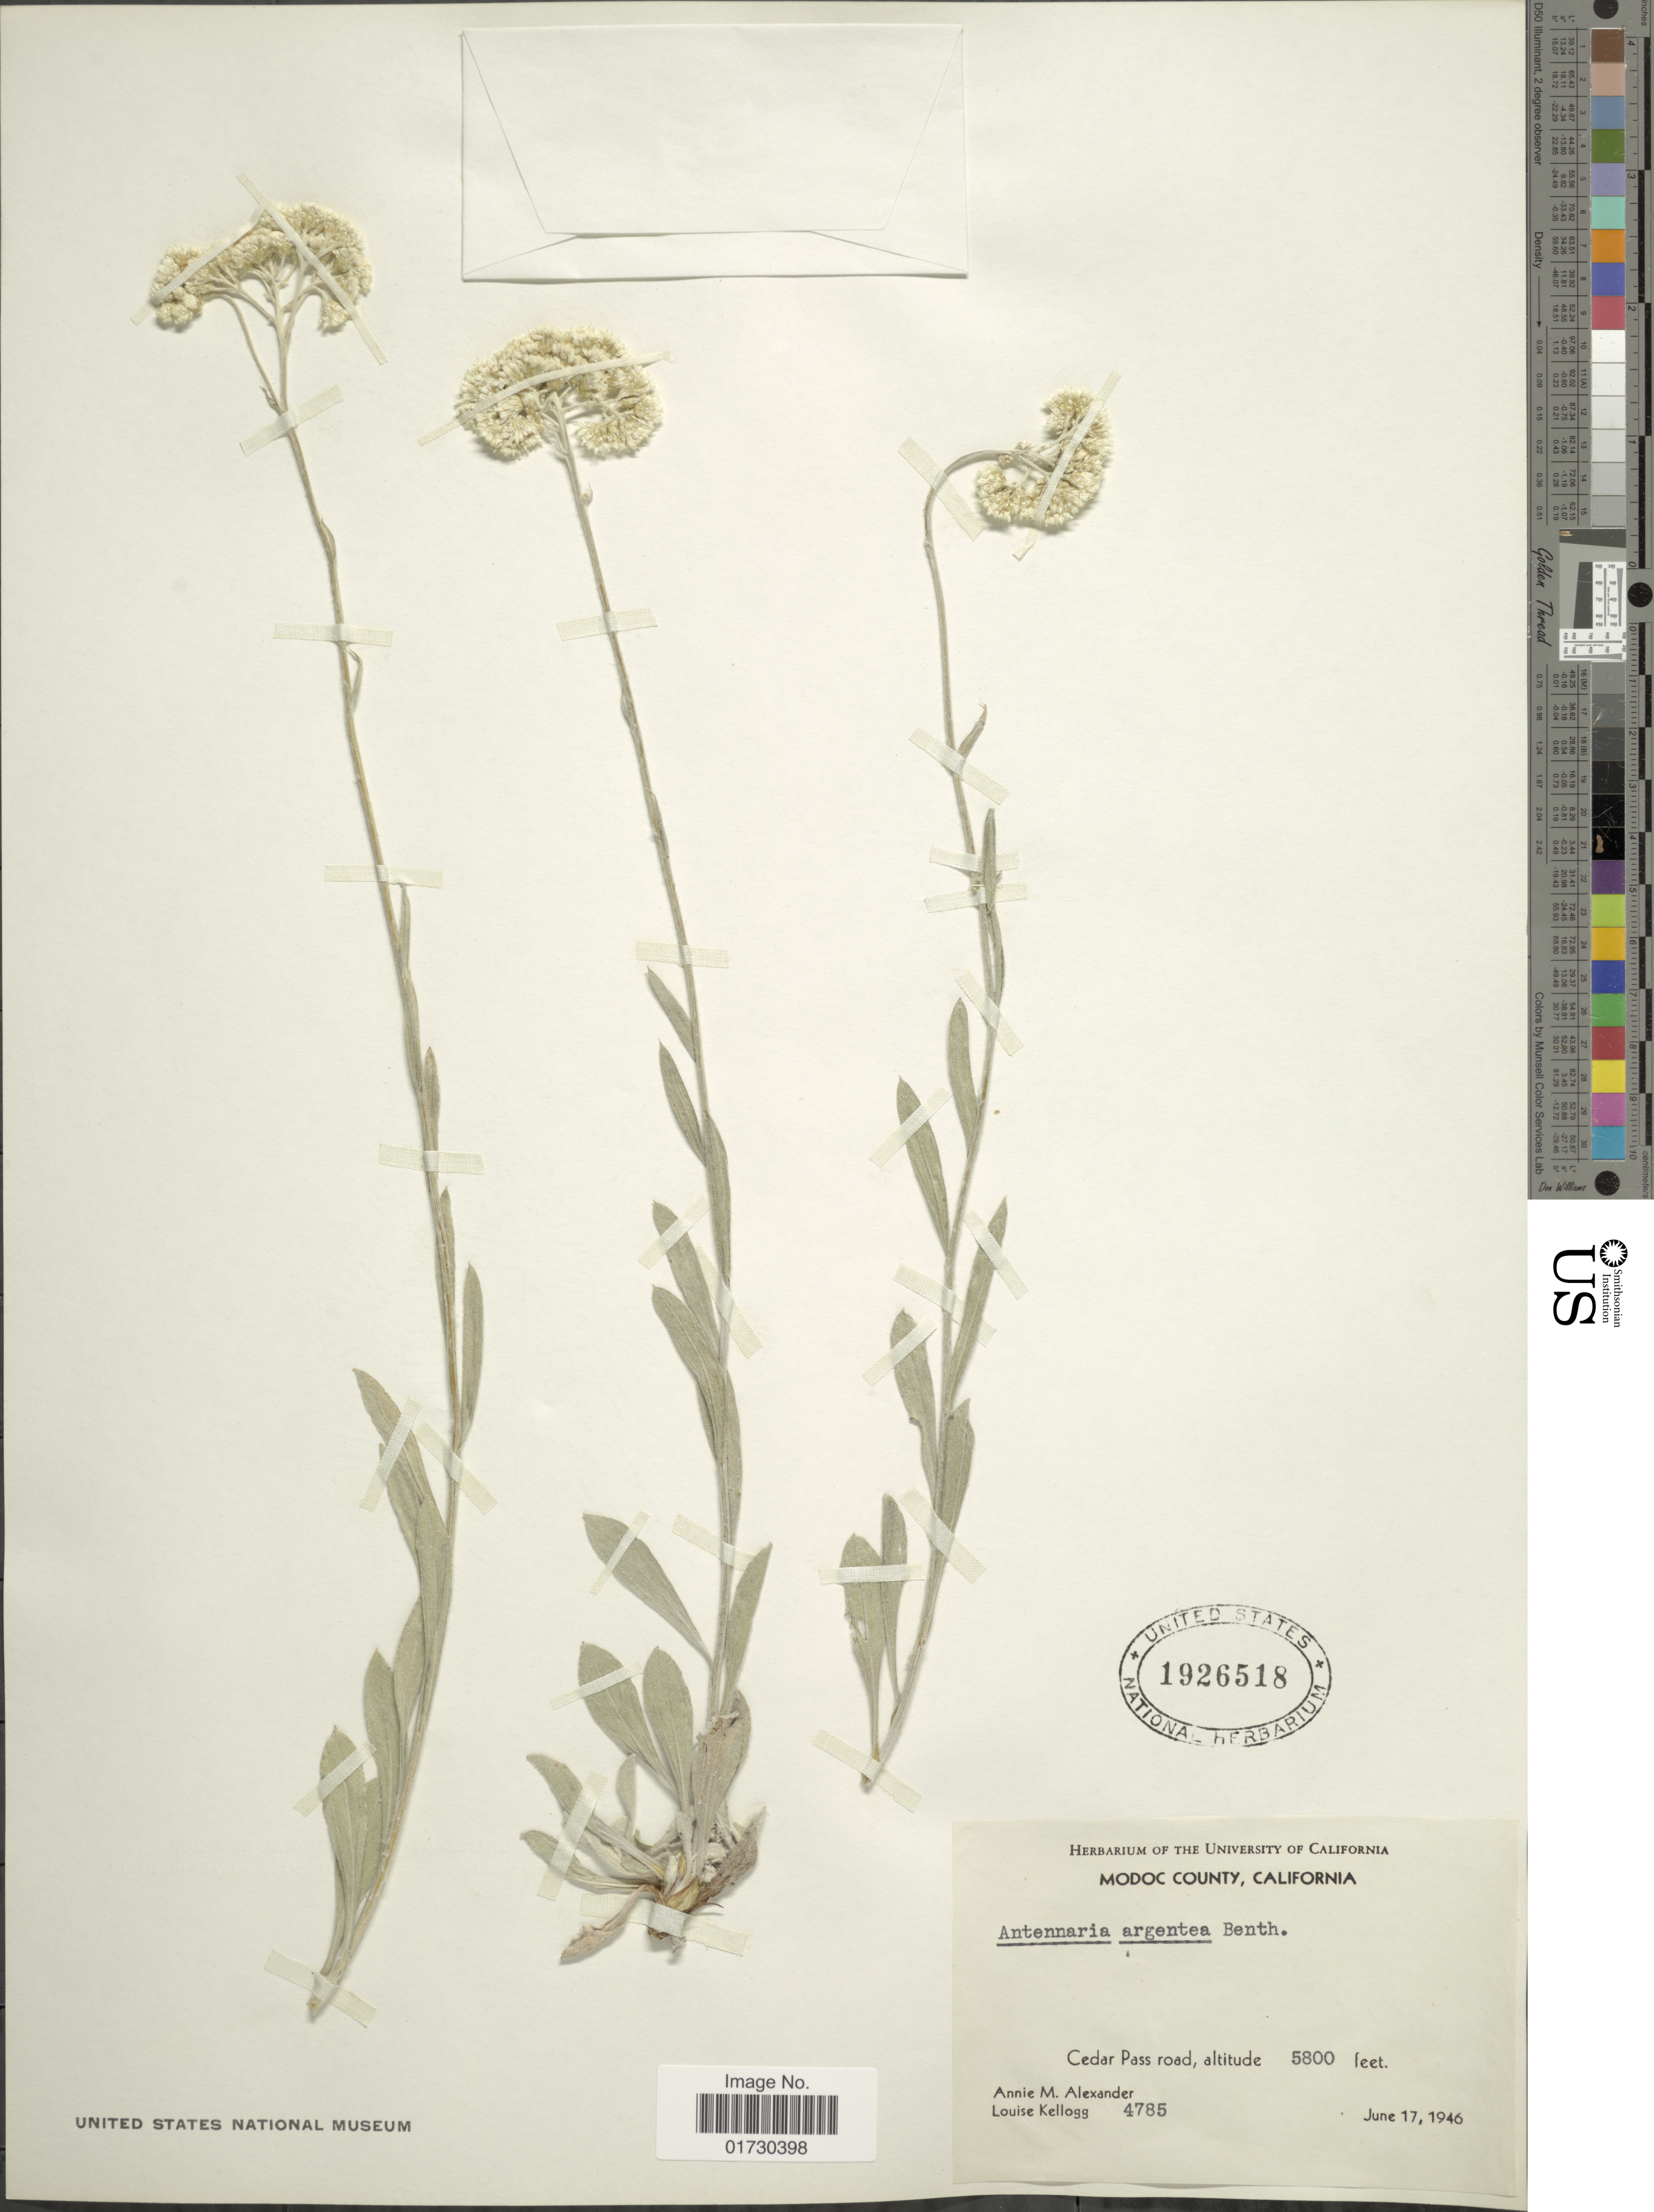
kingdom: Plantae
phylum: Tracheophyta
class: Magnoliopsida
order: Asterales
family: Asteraceae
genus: Antennaria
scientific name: Antennaria argentea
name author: Benth.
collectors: A. M. Alexander & L. Kellogg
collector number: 4785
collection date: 1945-06-17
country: United States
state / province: California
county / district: Modoc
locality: Modoc County, Cedar Pass Road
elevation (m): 1768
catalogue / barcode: US 1926518